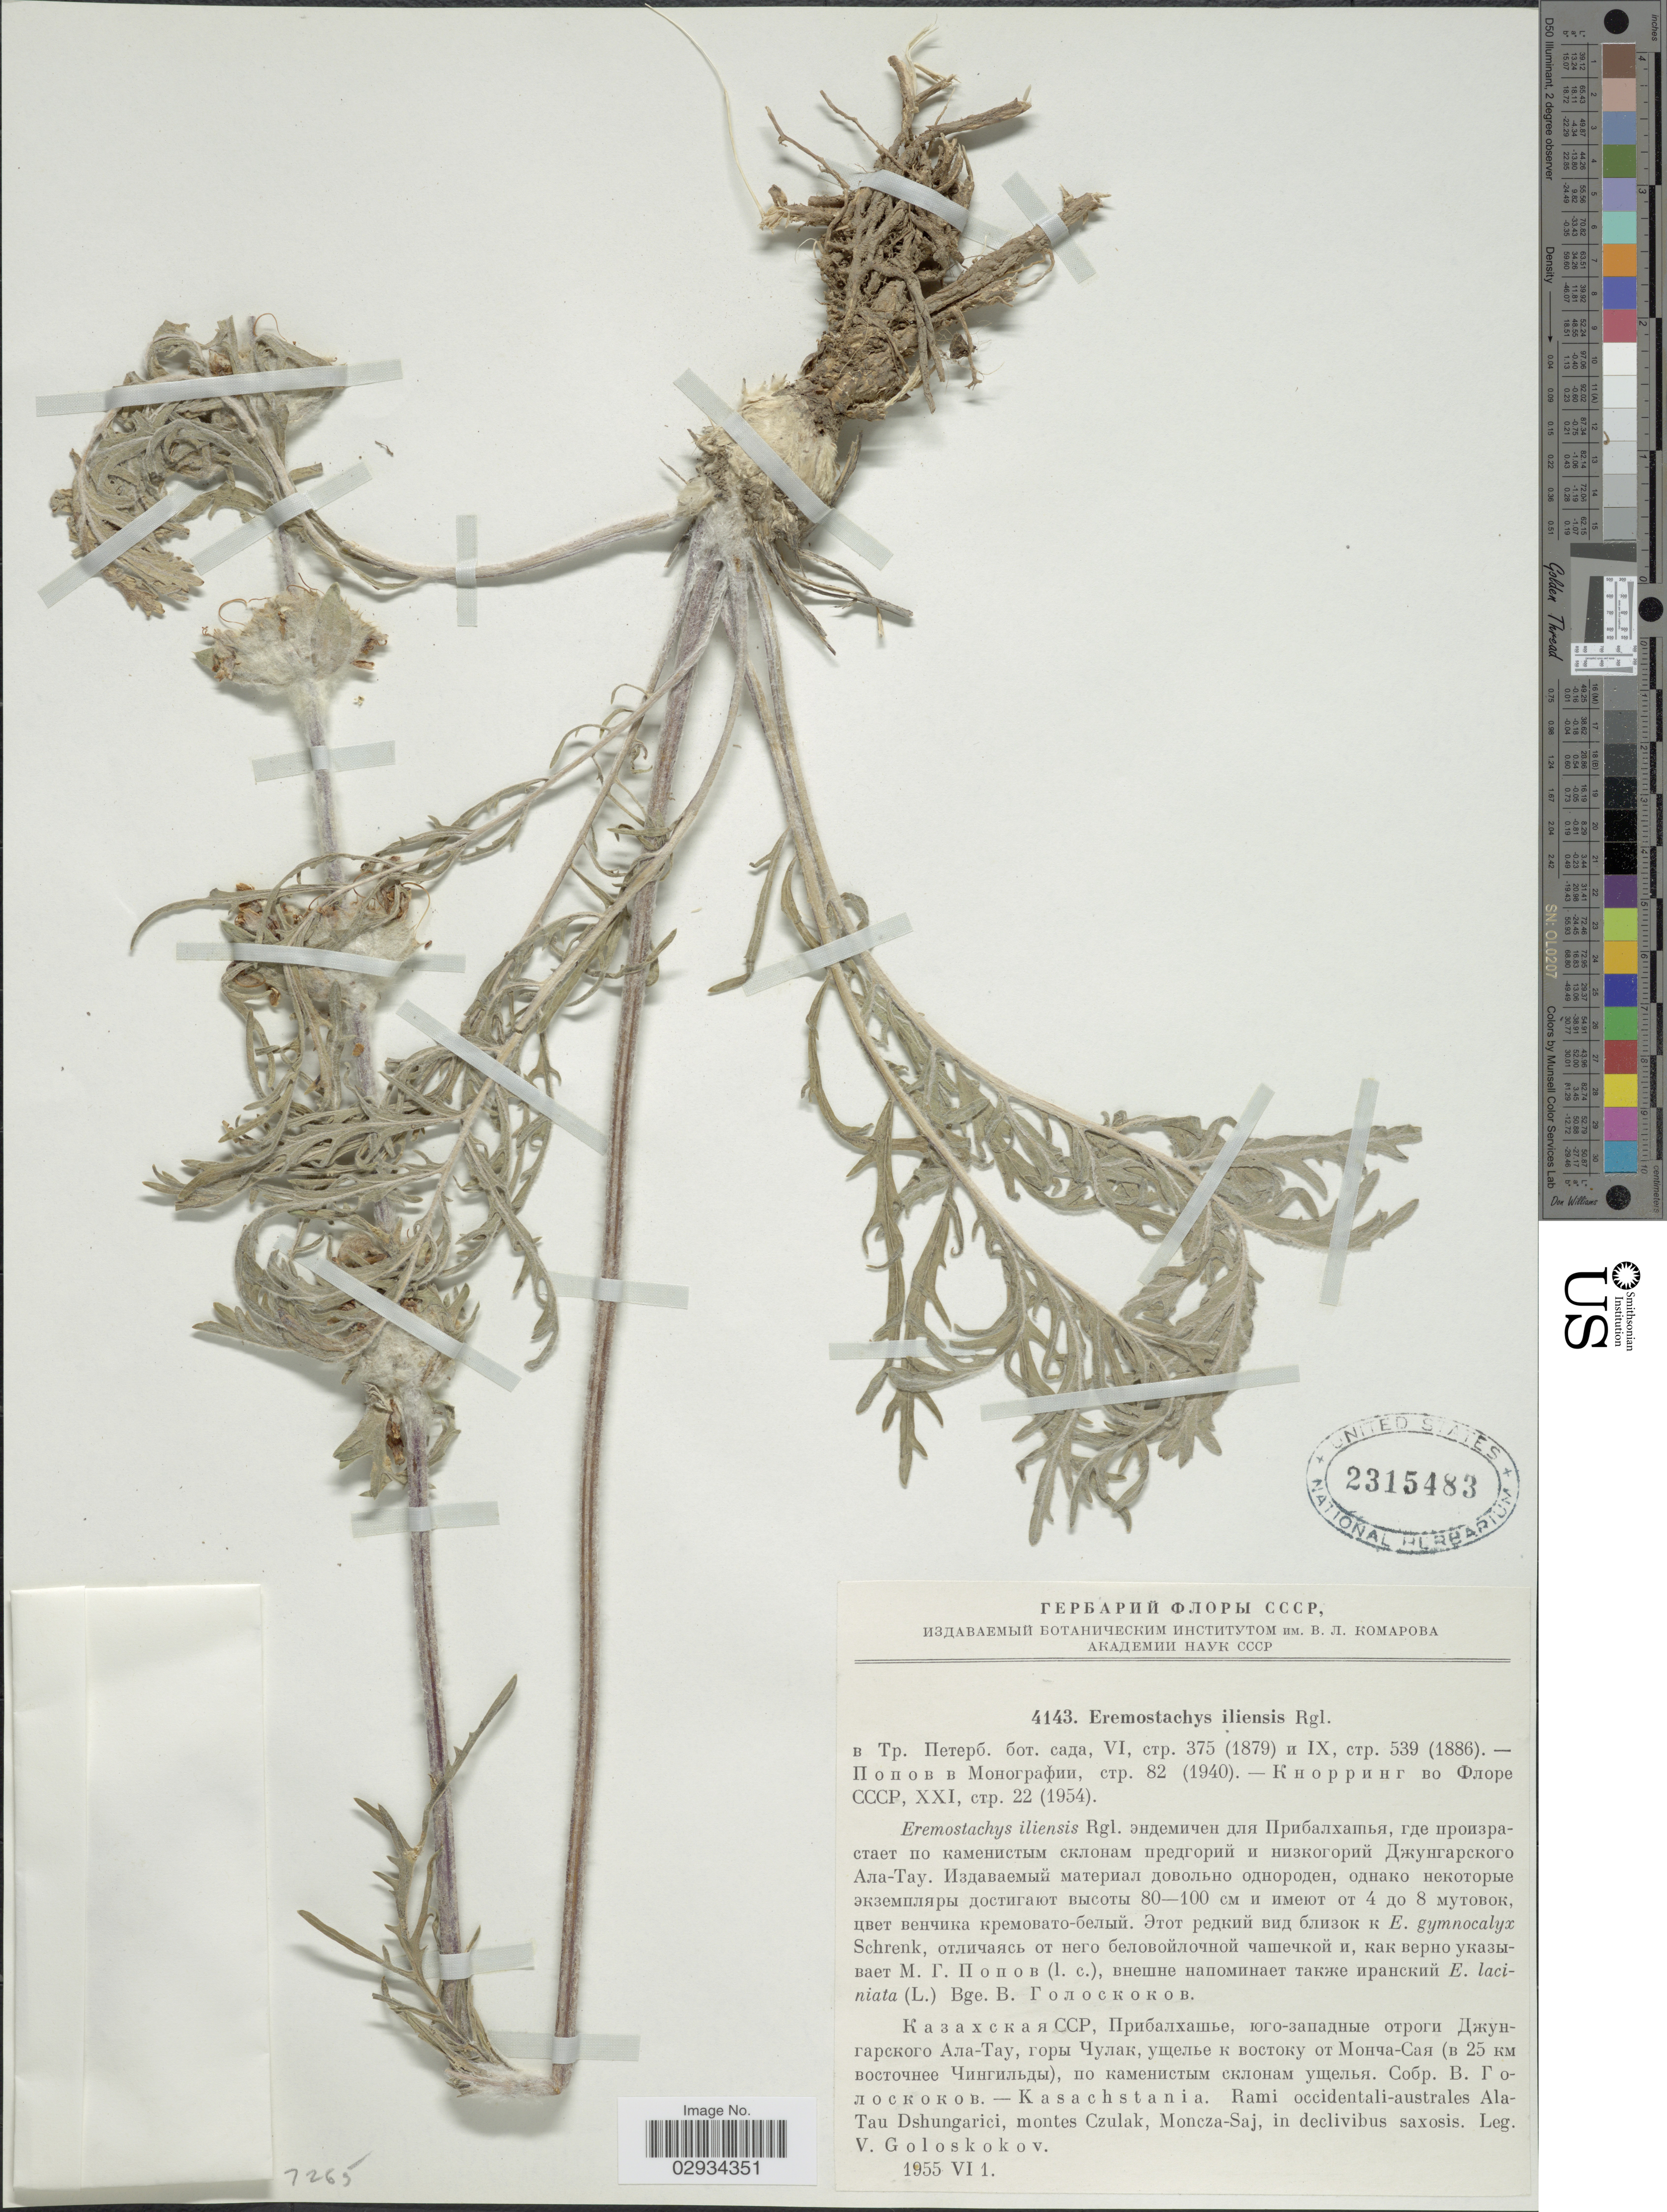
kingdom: Plantae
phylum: Tracheophyta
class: Magnoliopsida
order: Lamiales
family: Lamiaceae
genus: Eremostachys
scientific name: Eremostachys iliensis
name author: Regel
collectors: V. P. Goloskokov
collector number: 4143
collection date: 1955-06-01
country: Kazakhstan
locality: Kasachstania. Rami occidentali-australes Ala-Tau Dshungarici, montes Czulak, Moncza-Saj, in declivibus saxosis.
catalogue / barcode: US 2315483